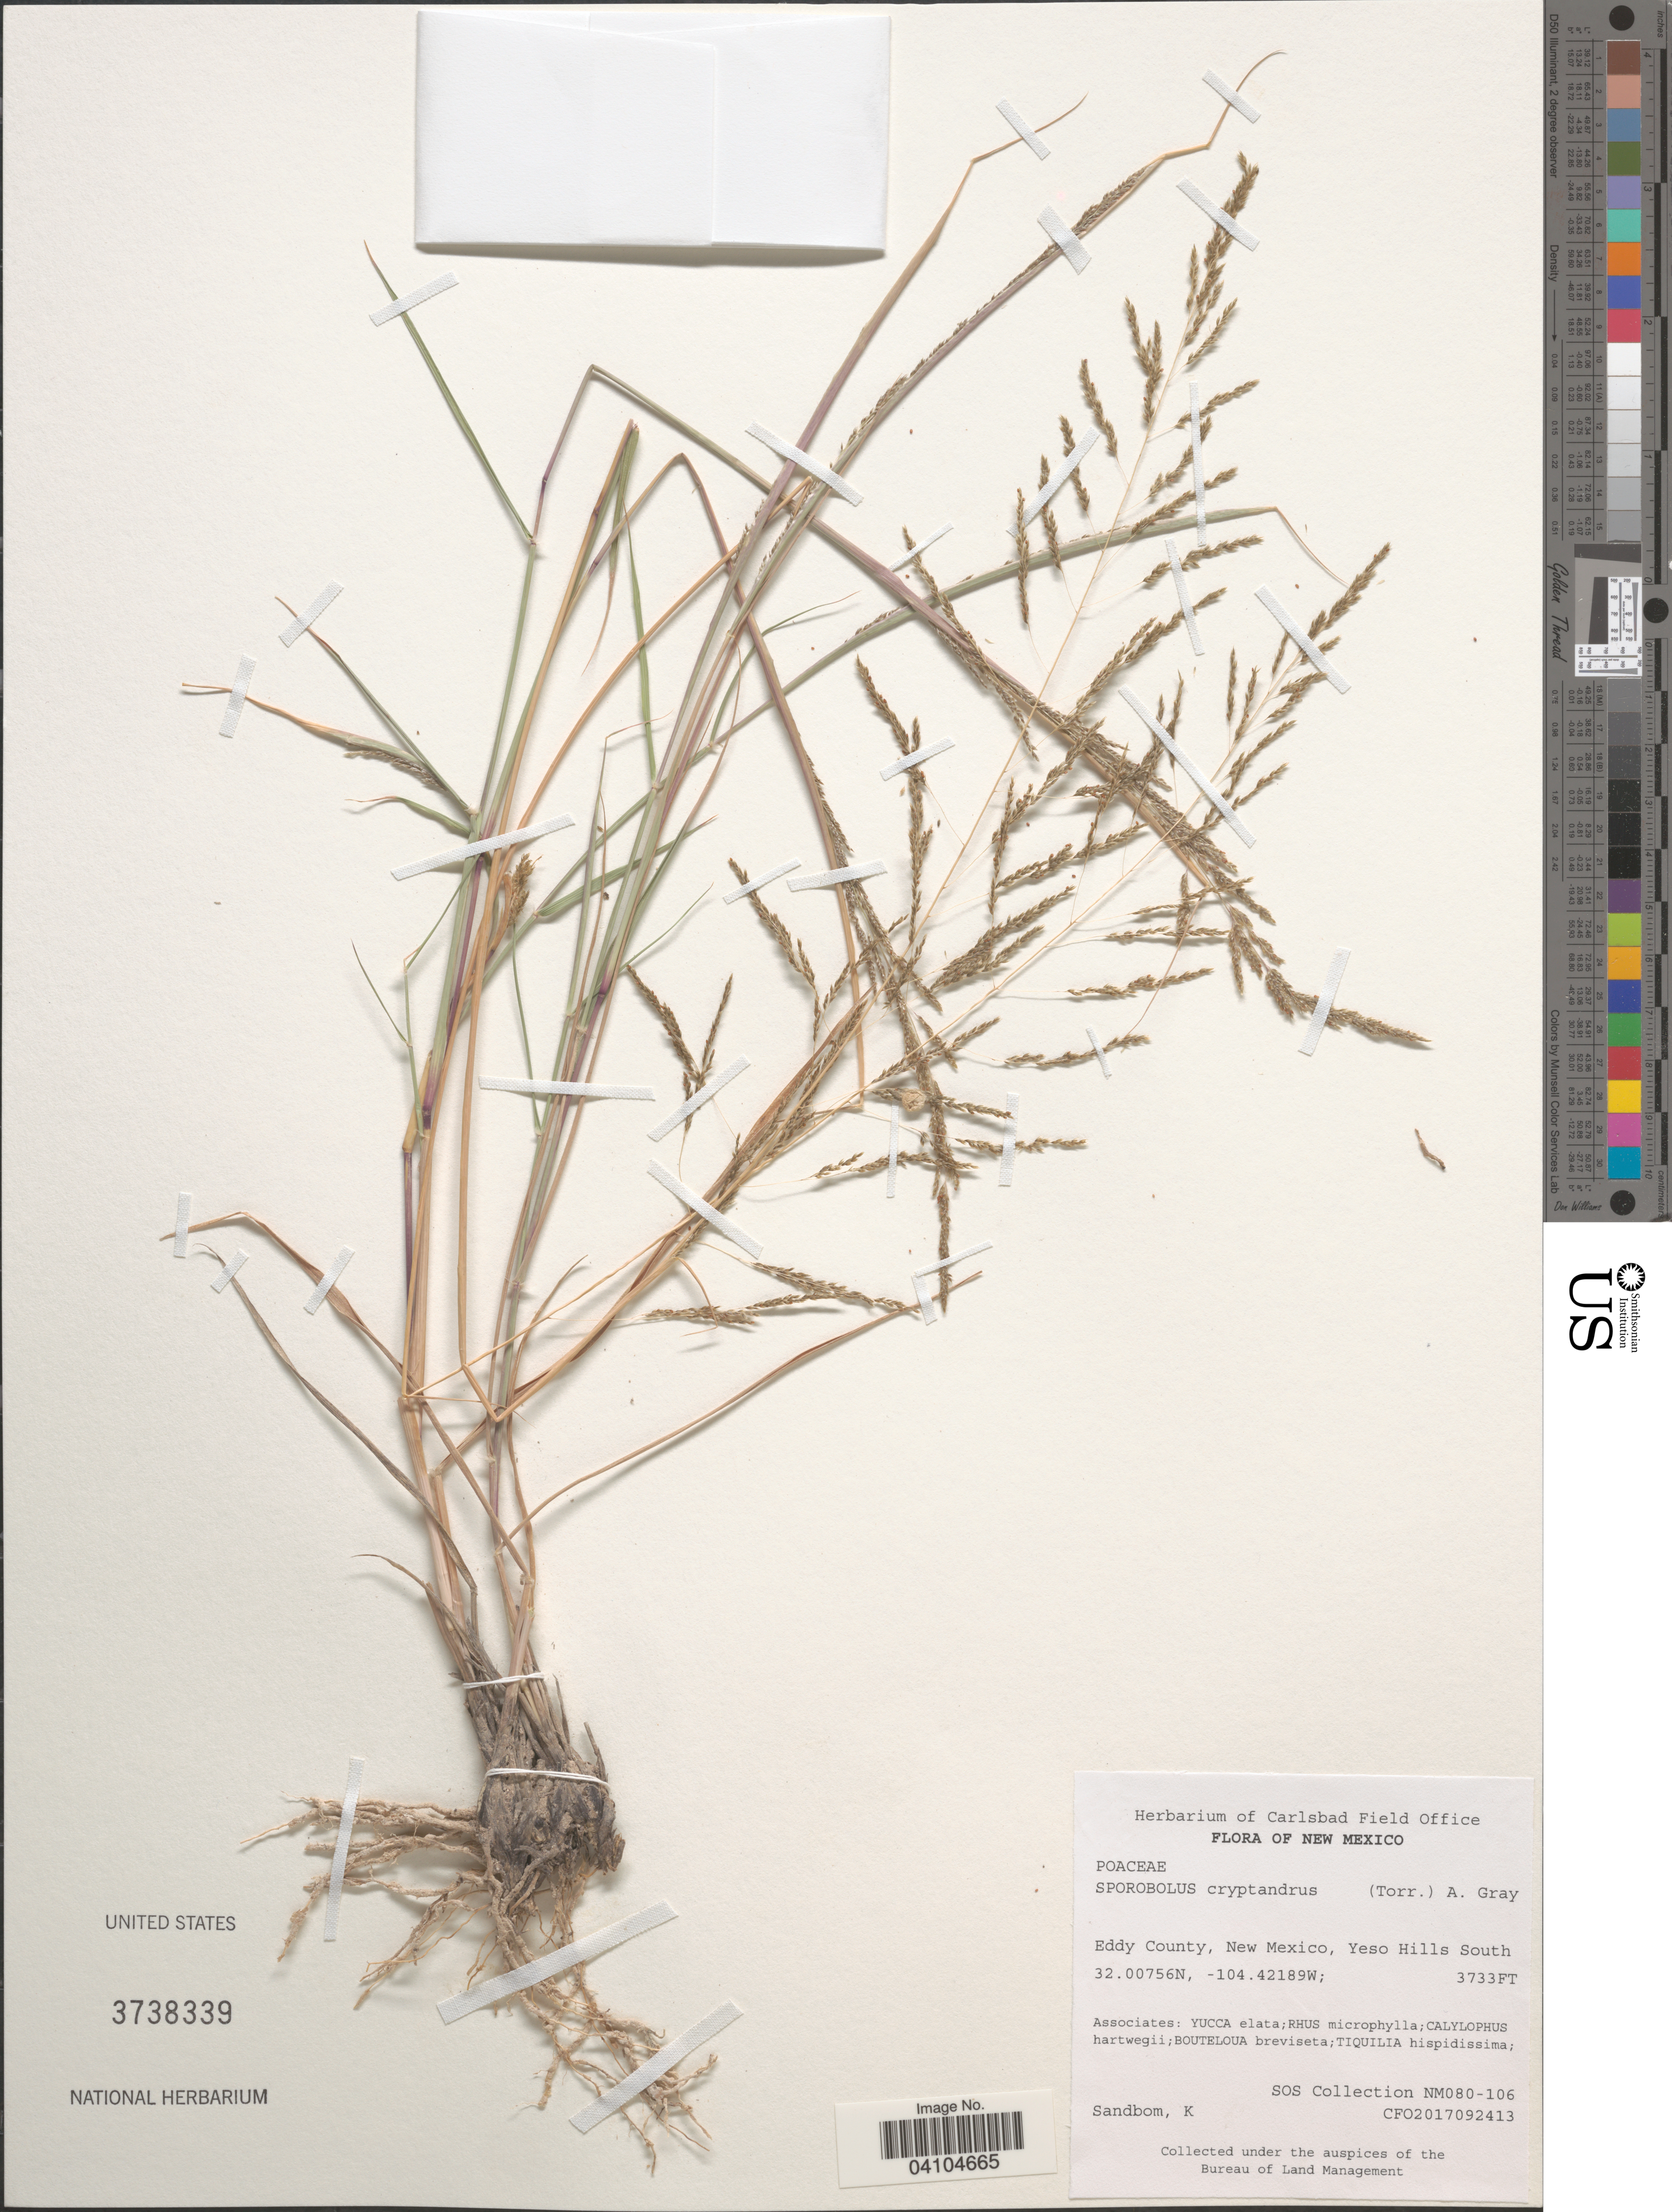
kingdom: Plantae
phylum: Tracheophyta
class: Liliopsida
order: Poales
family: Poaceae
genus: Sporobolus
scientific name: Sporobolus cryptandrus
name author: (Torr.) A. Gray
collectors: K. Sandbom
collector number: NM080-106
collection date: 2017-09-13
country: United States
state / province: New Mexico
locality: Eddy County, Yeso Hills South.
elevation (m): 1138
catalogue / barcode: US 3738339